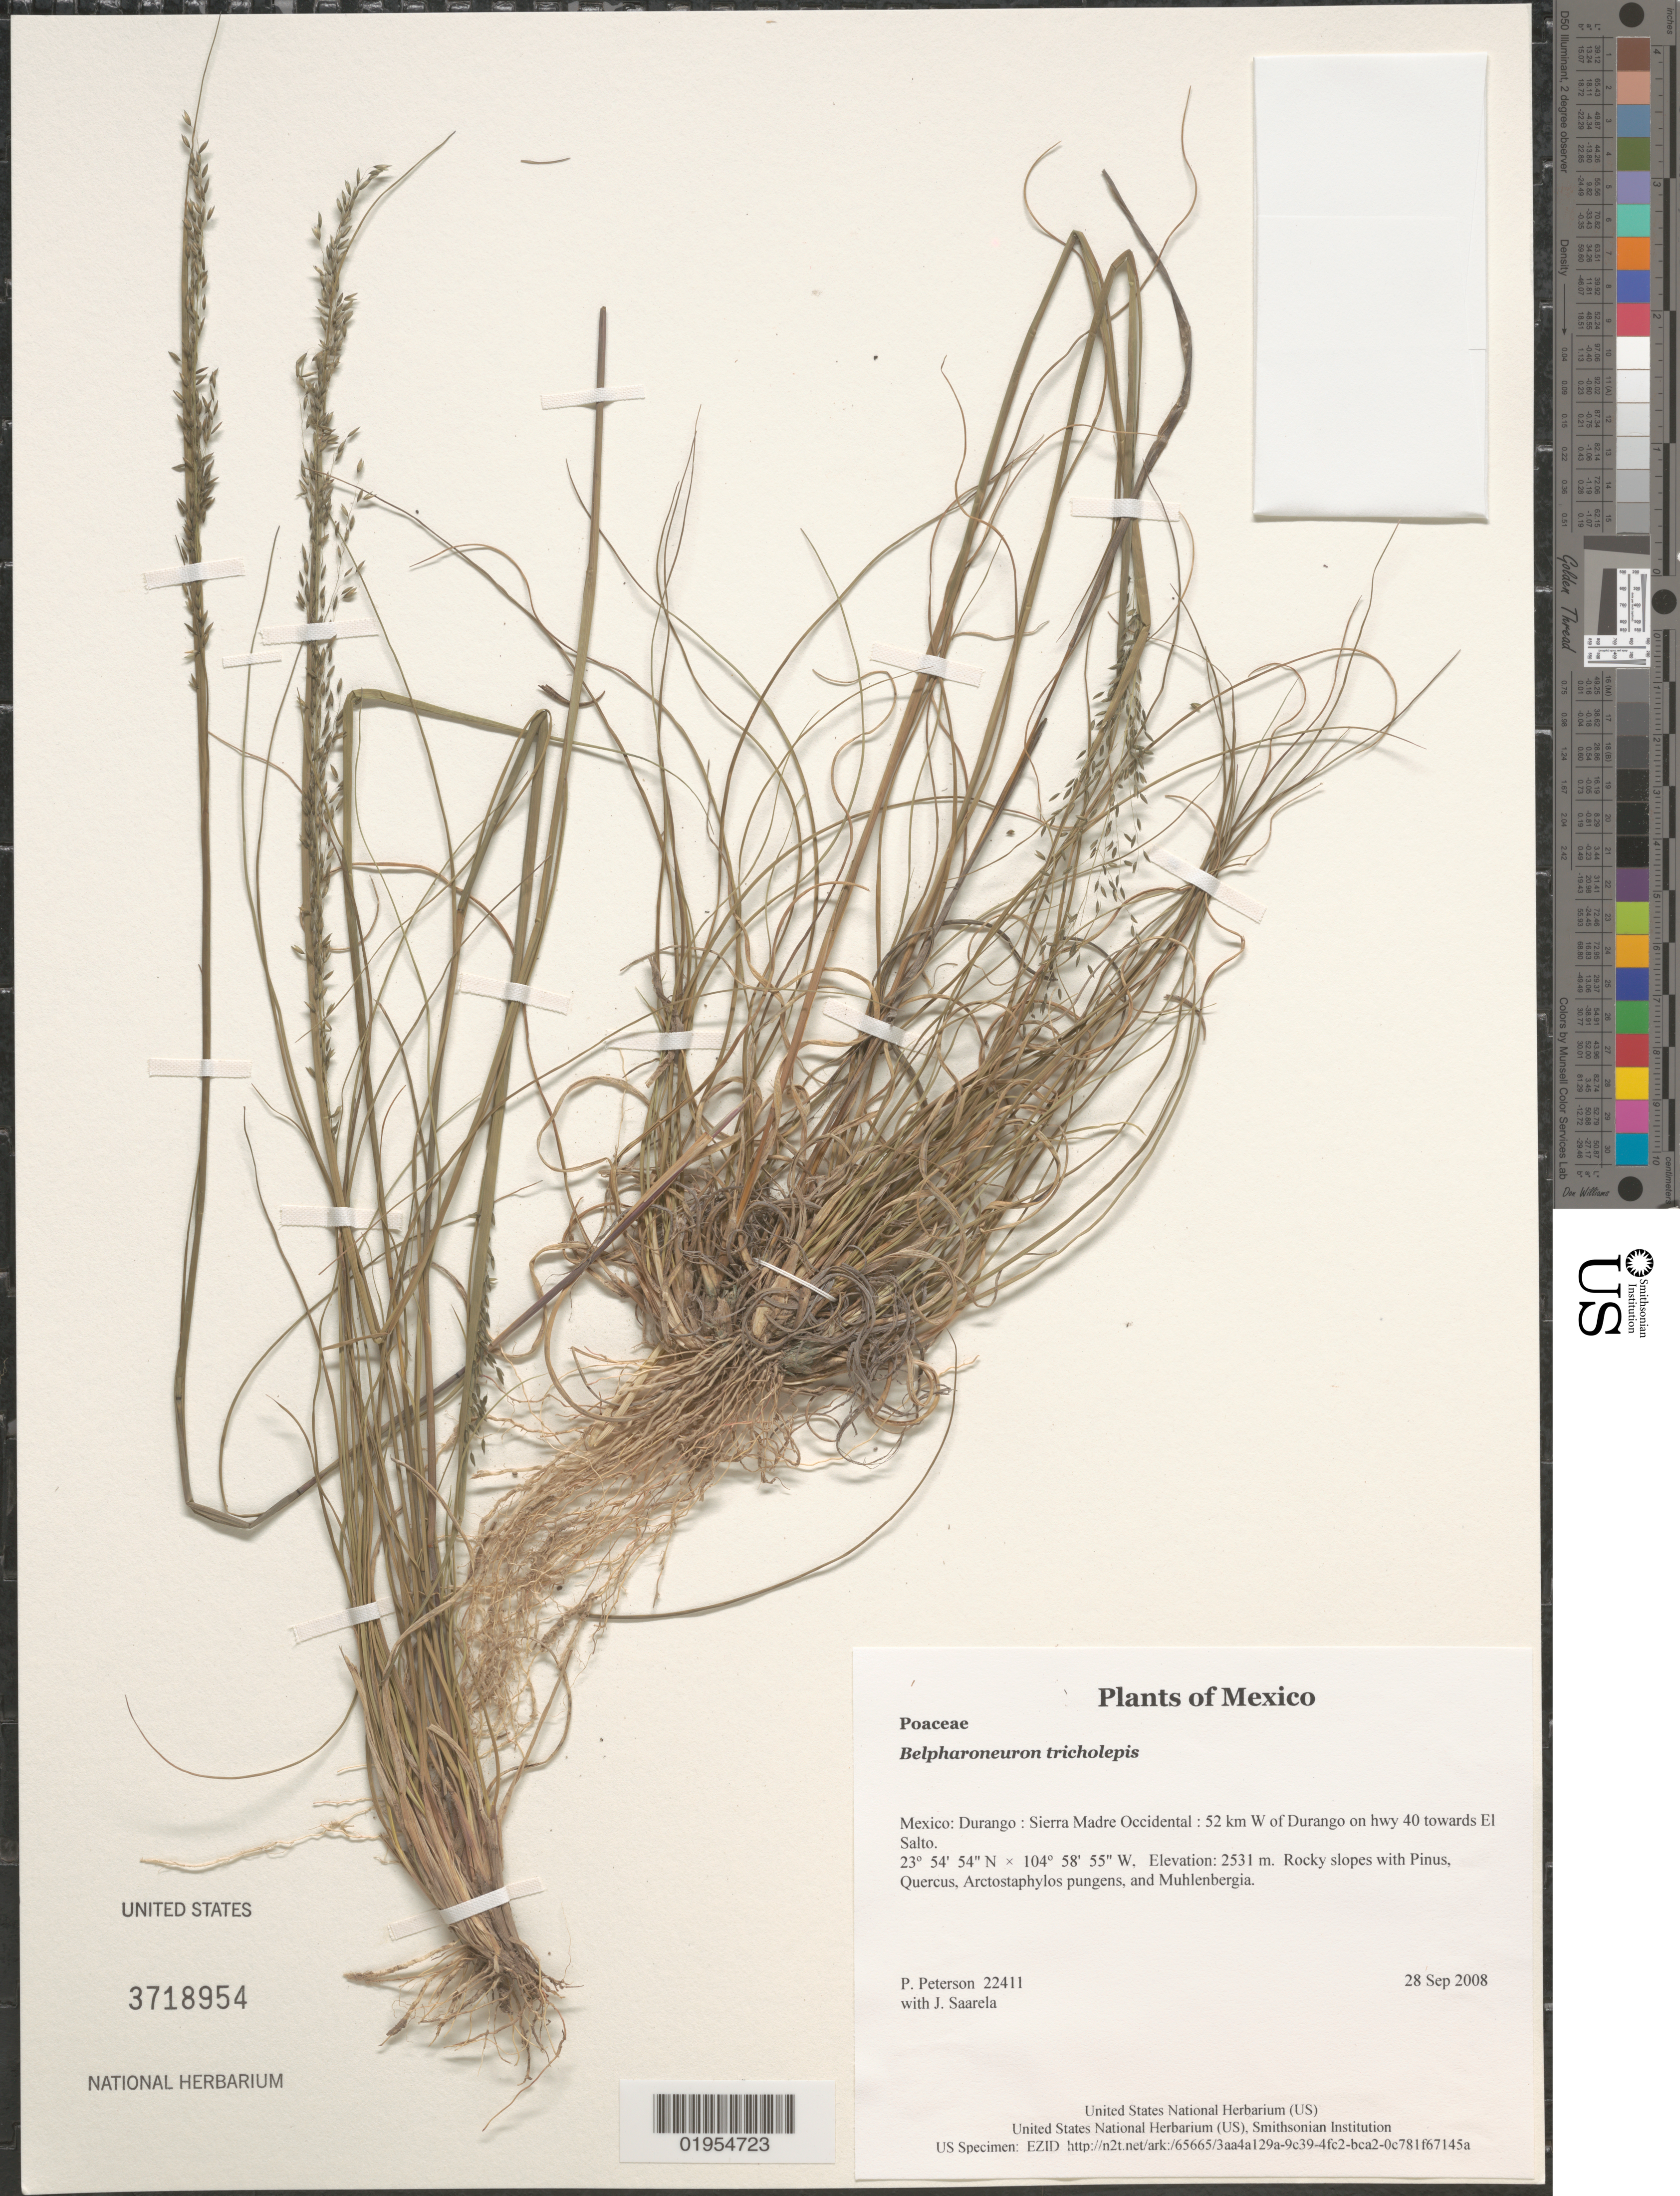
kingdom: Plantae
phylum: Tracheophyta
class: Liliopsida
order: Poales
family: Poaceae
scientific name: Belpharoneuron tricholepis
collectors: P. M. Peterson & J. Saarela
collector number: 22411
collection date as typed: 28 Sep 2008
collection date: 2008-09-28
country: Mexico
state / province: Durango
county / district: Sierra Madre Occidental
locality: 52 km W of Durango on hwy 40 towards El Salto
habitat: Rocky slopes with Pinus, Quercus, Arctostaphylos pungens, and Muhlenbergia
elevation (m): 2531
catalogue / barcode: US 3718954